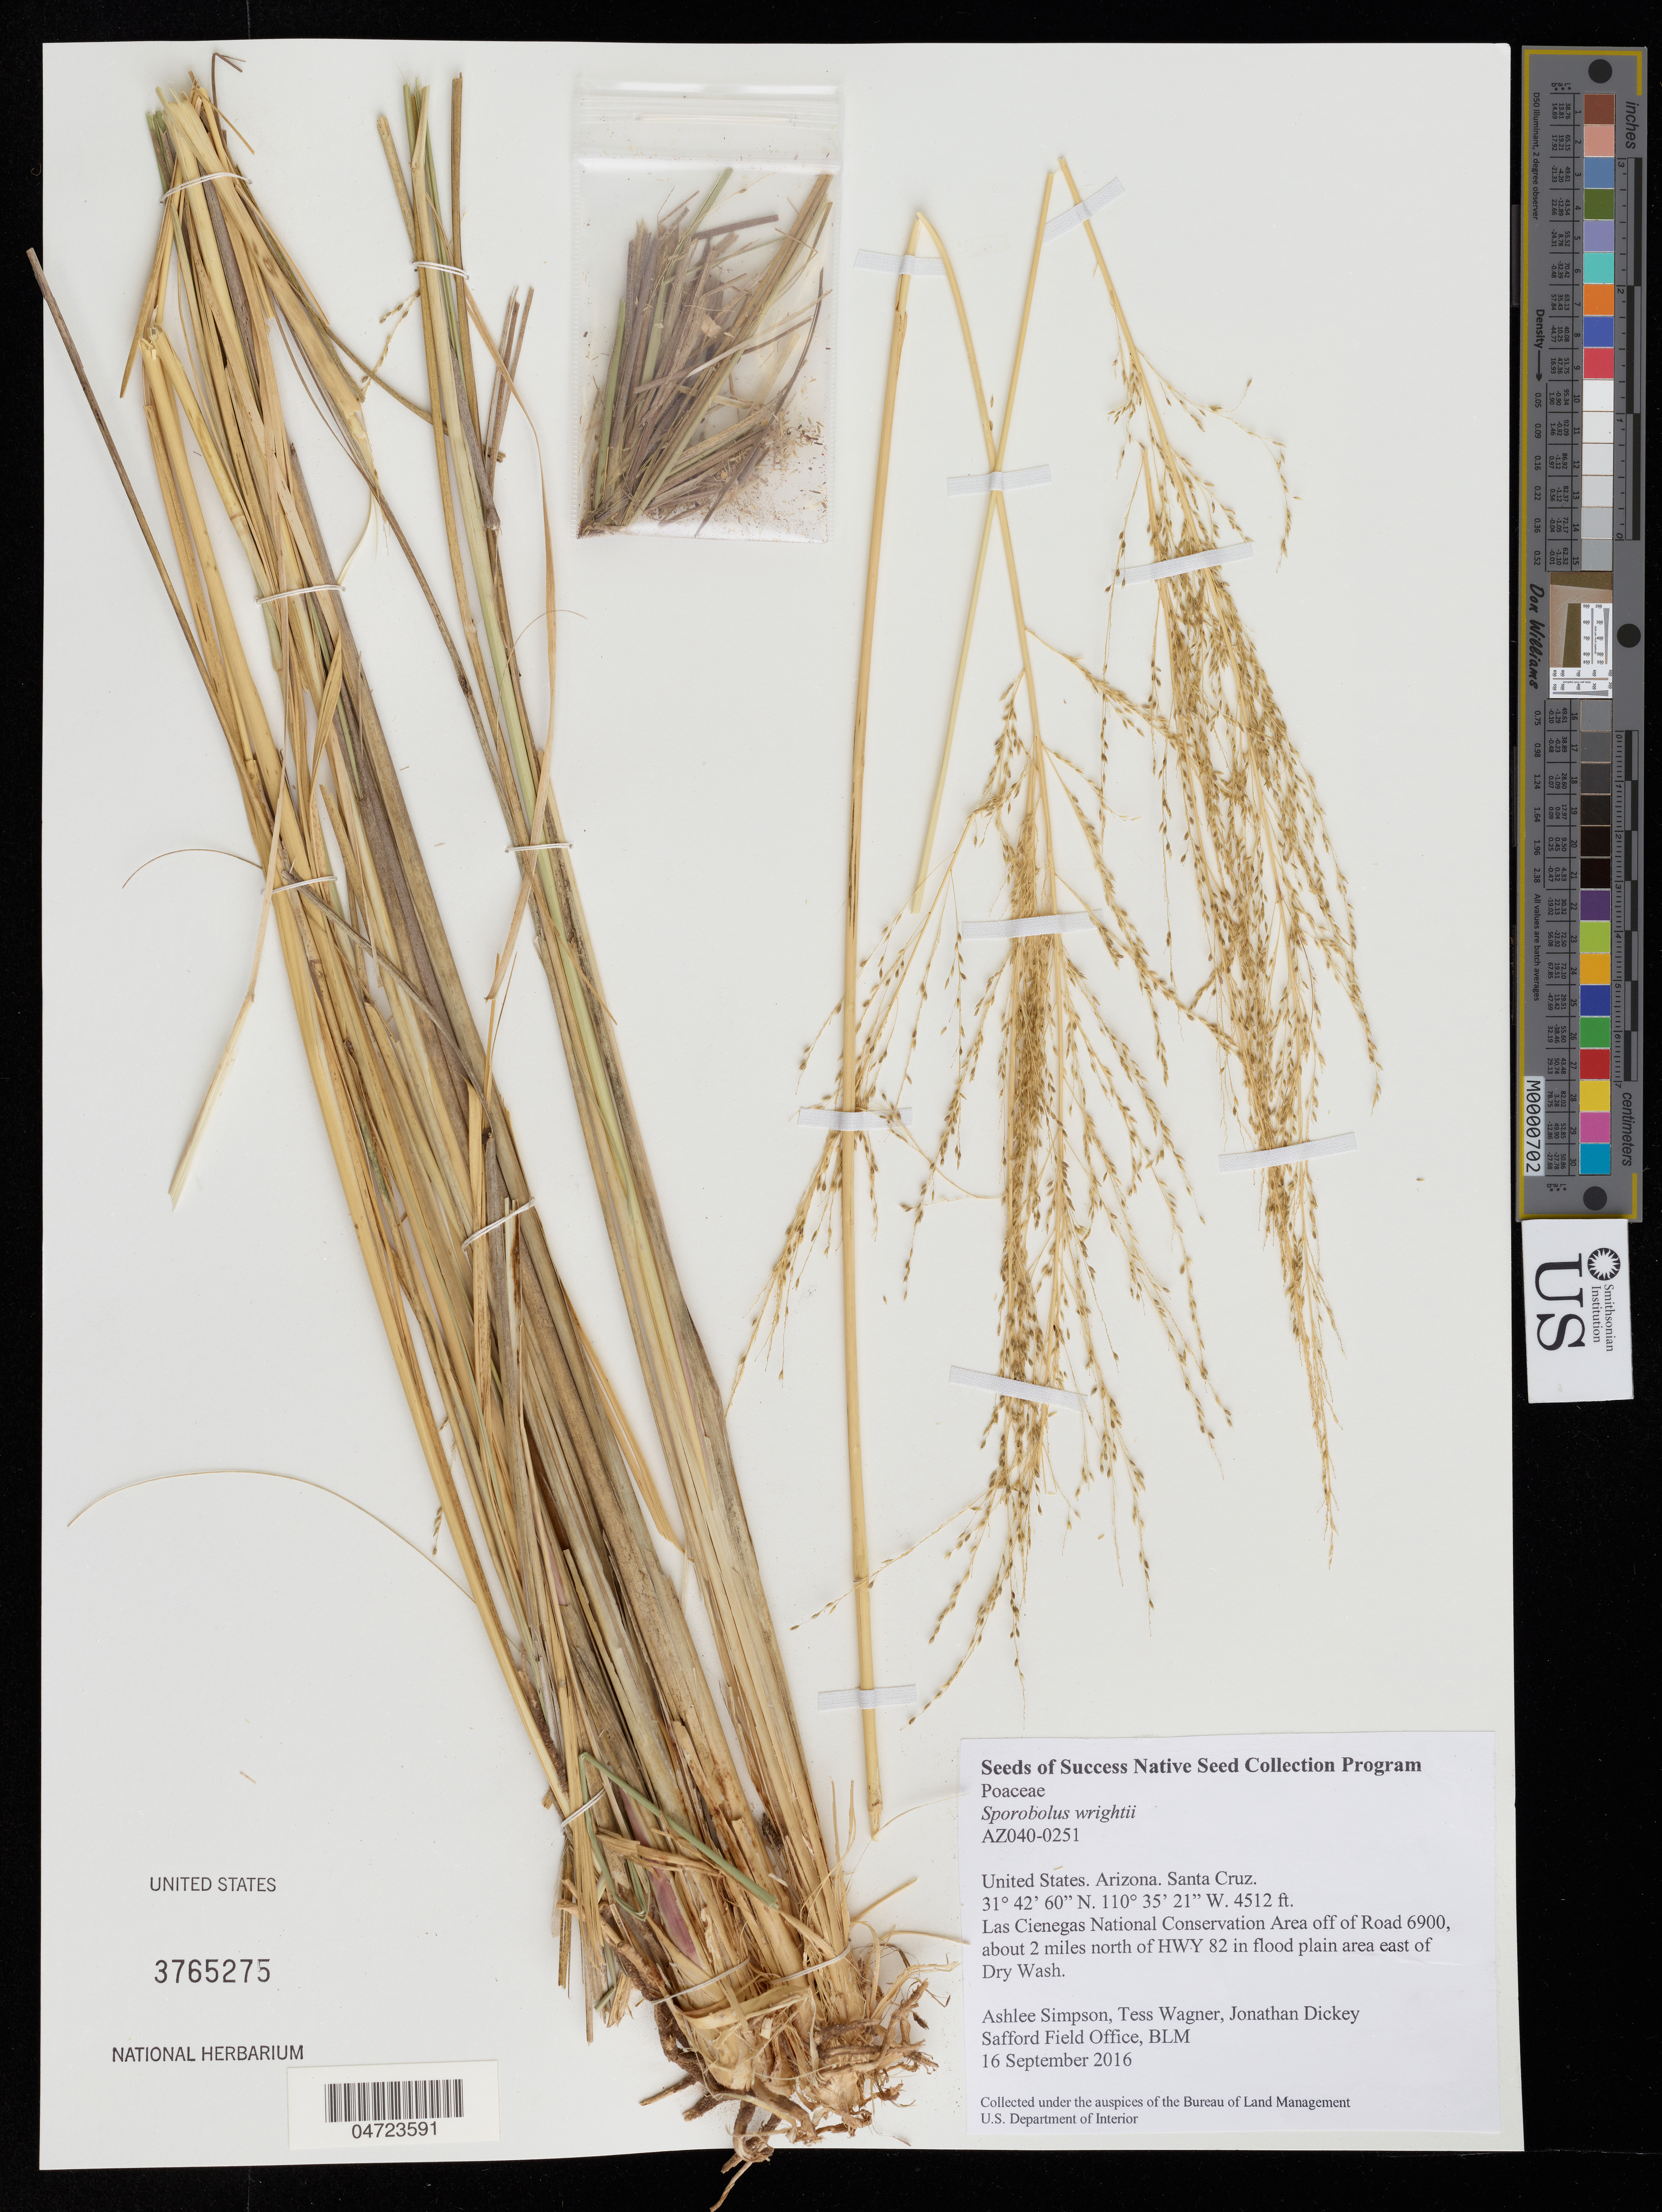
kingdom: Plantae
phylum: Tracheophyta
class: Liliopsida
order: Poales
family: Poaceae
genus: Sporobolus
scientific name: Sporobolus wrightii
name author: Munro ex Scribn.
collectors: A. Simpson, T. Wagner & J. Dickey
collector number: AZ040-0251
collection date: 2016-09-16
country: United States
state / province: Arizona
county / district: Santa Cruz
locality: Santa Cruz. Las Cienegas National Conservation Area off of Road 6900, about 2 miles north of HWY 82 in flood plain area east of Dry Wash.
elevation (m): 1375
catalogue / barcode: US 3765275